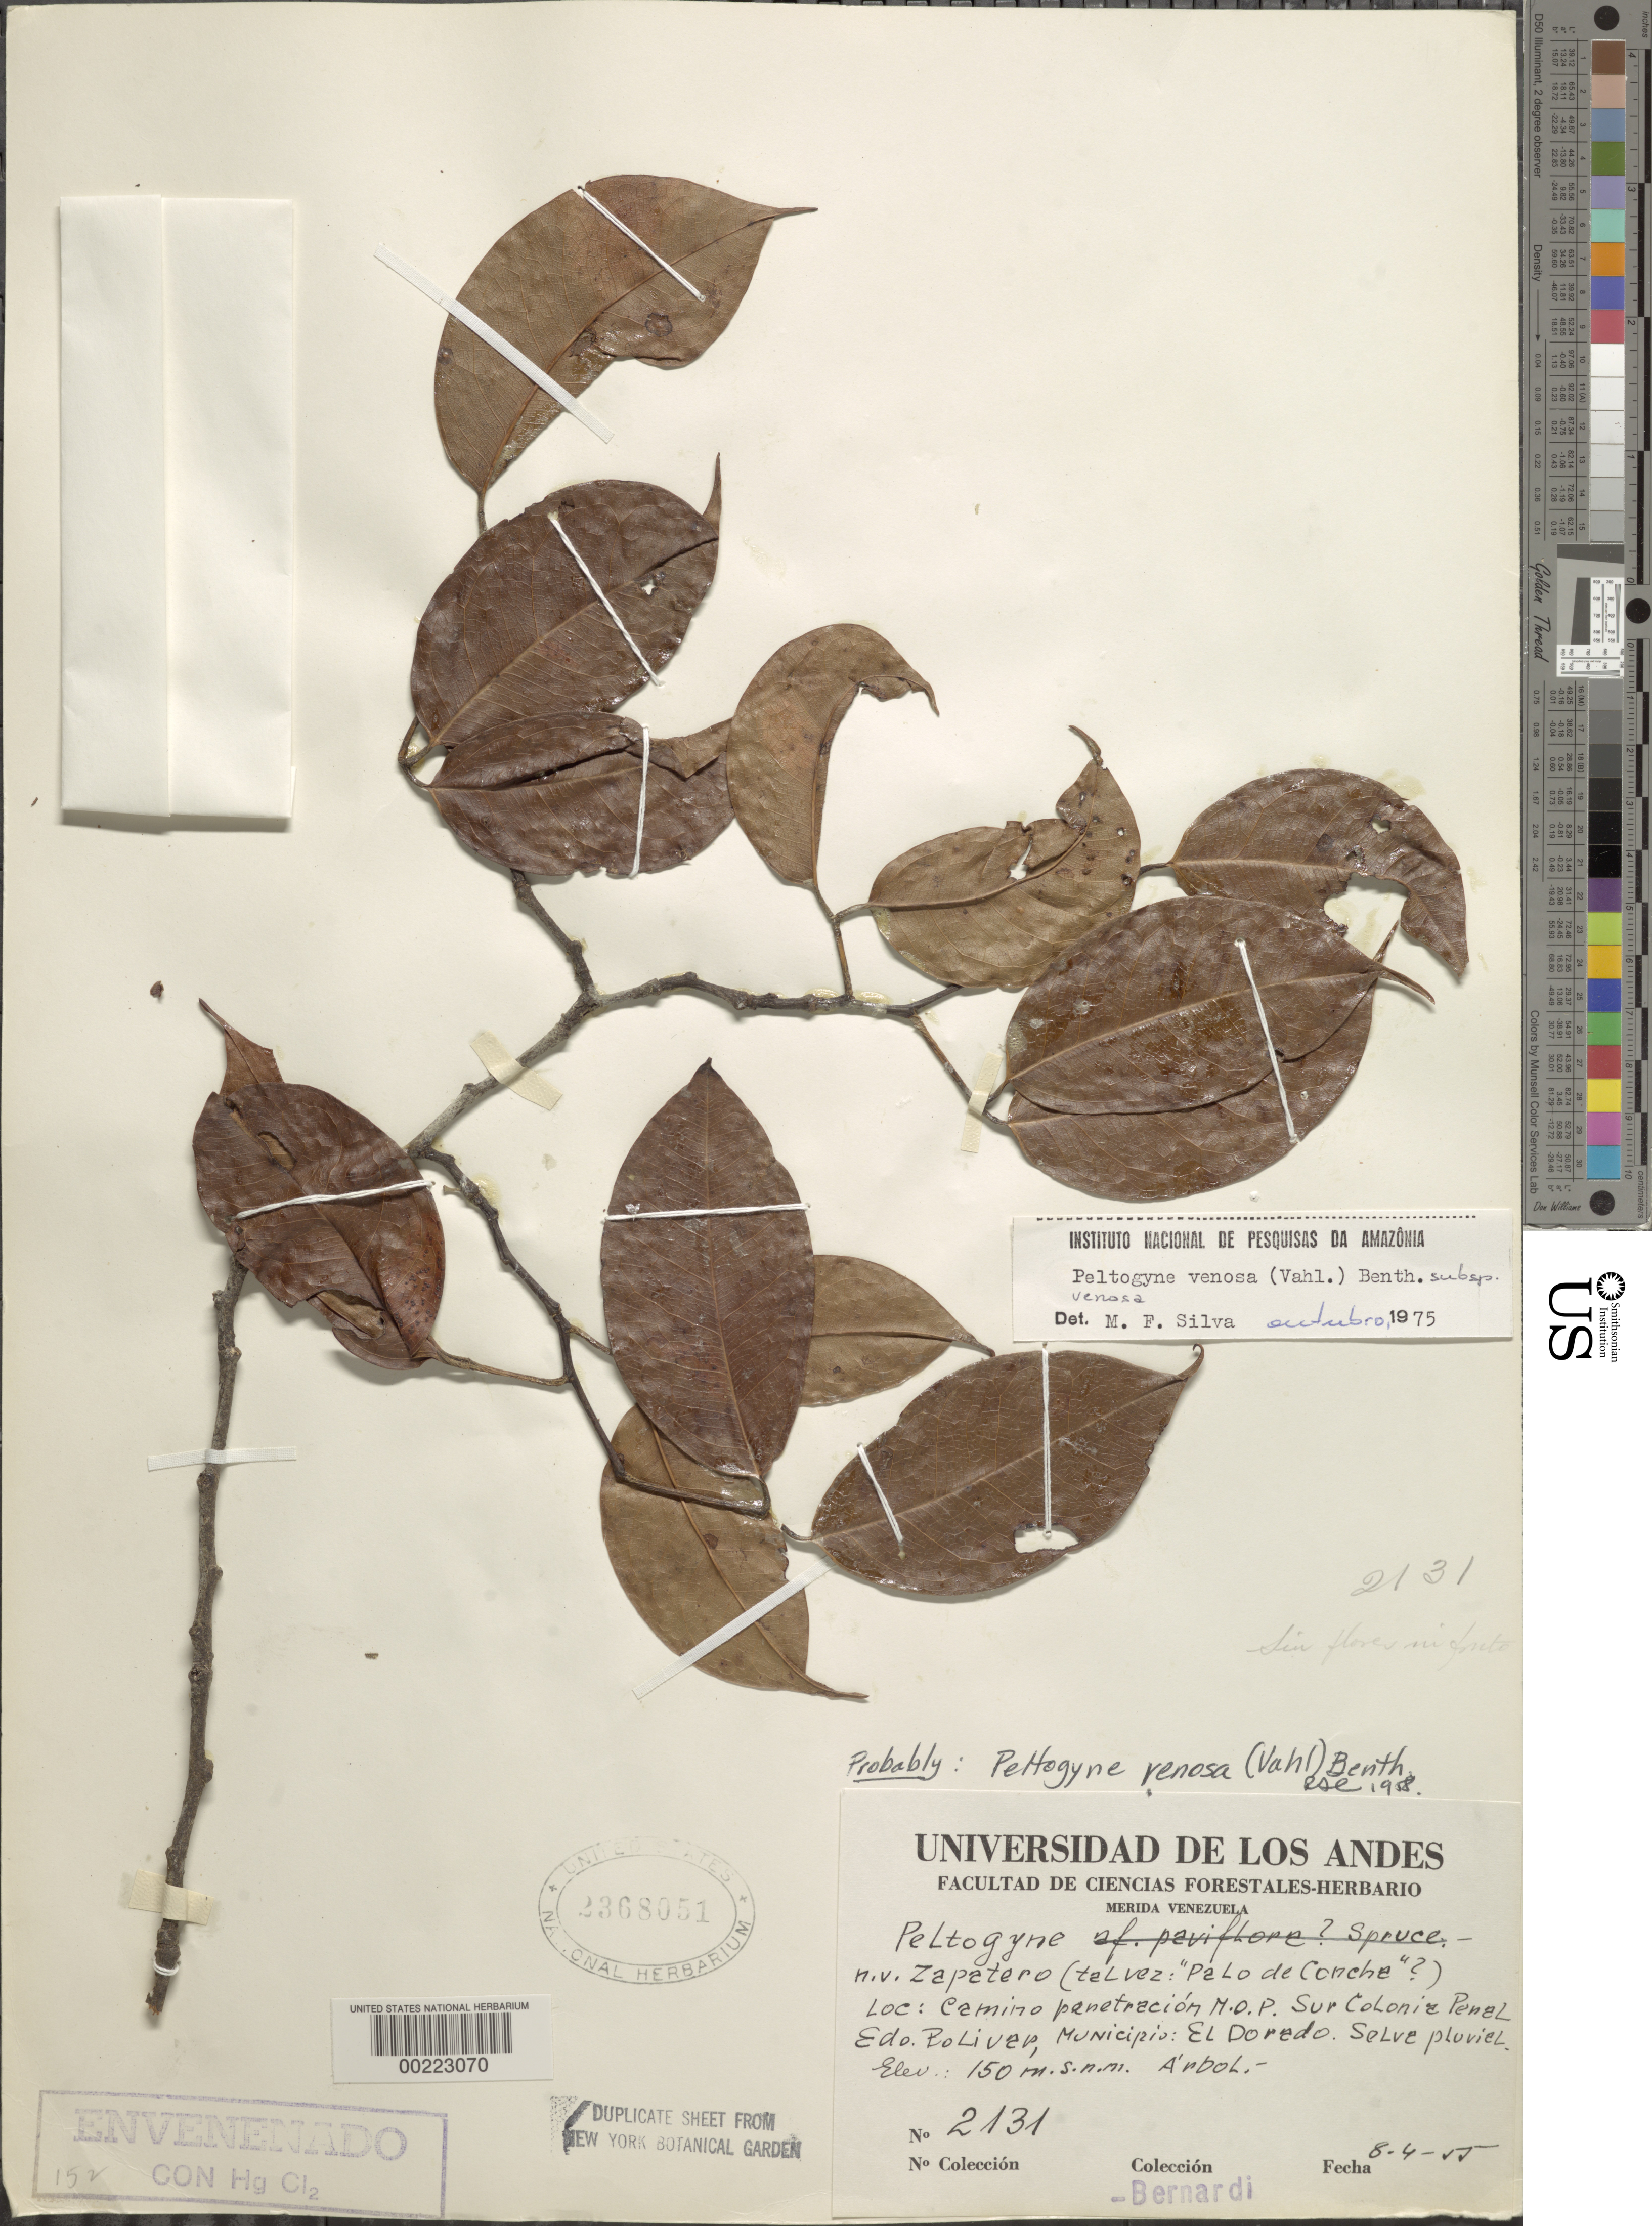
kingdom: Plantae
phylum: Tracheophyta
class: Magnoliopsida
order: Fabales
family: Fabaceae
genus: Peltogyne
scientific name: Peltogyne venosa subsp. venosa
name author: (Vahl) Benth.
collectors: L. Bernardi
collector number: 2131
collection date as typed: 08 Apr 1955 or 04 Aug 1955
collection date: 1955-04-08 or 1955-08-04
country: Venezuela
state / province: Bolivar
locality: Camino panetracion m.o.p. sur colonie penal. El Dorado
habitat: Rain forest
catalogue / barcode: US 2368051